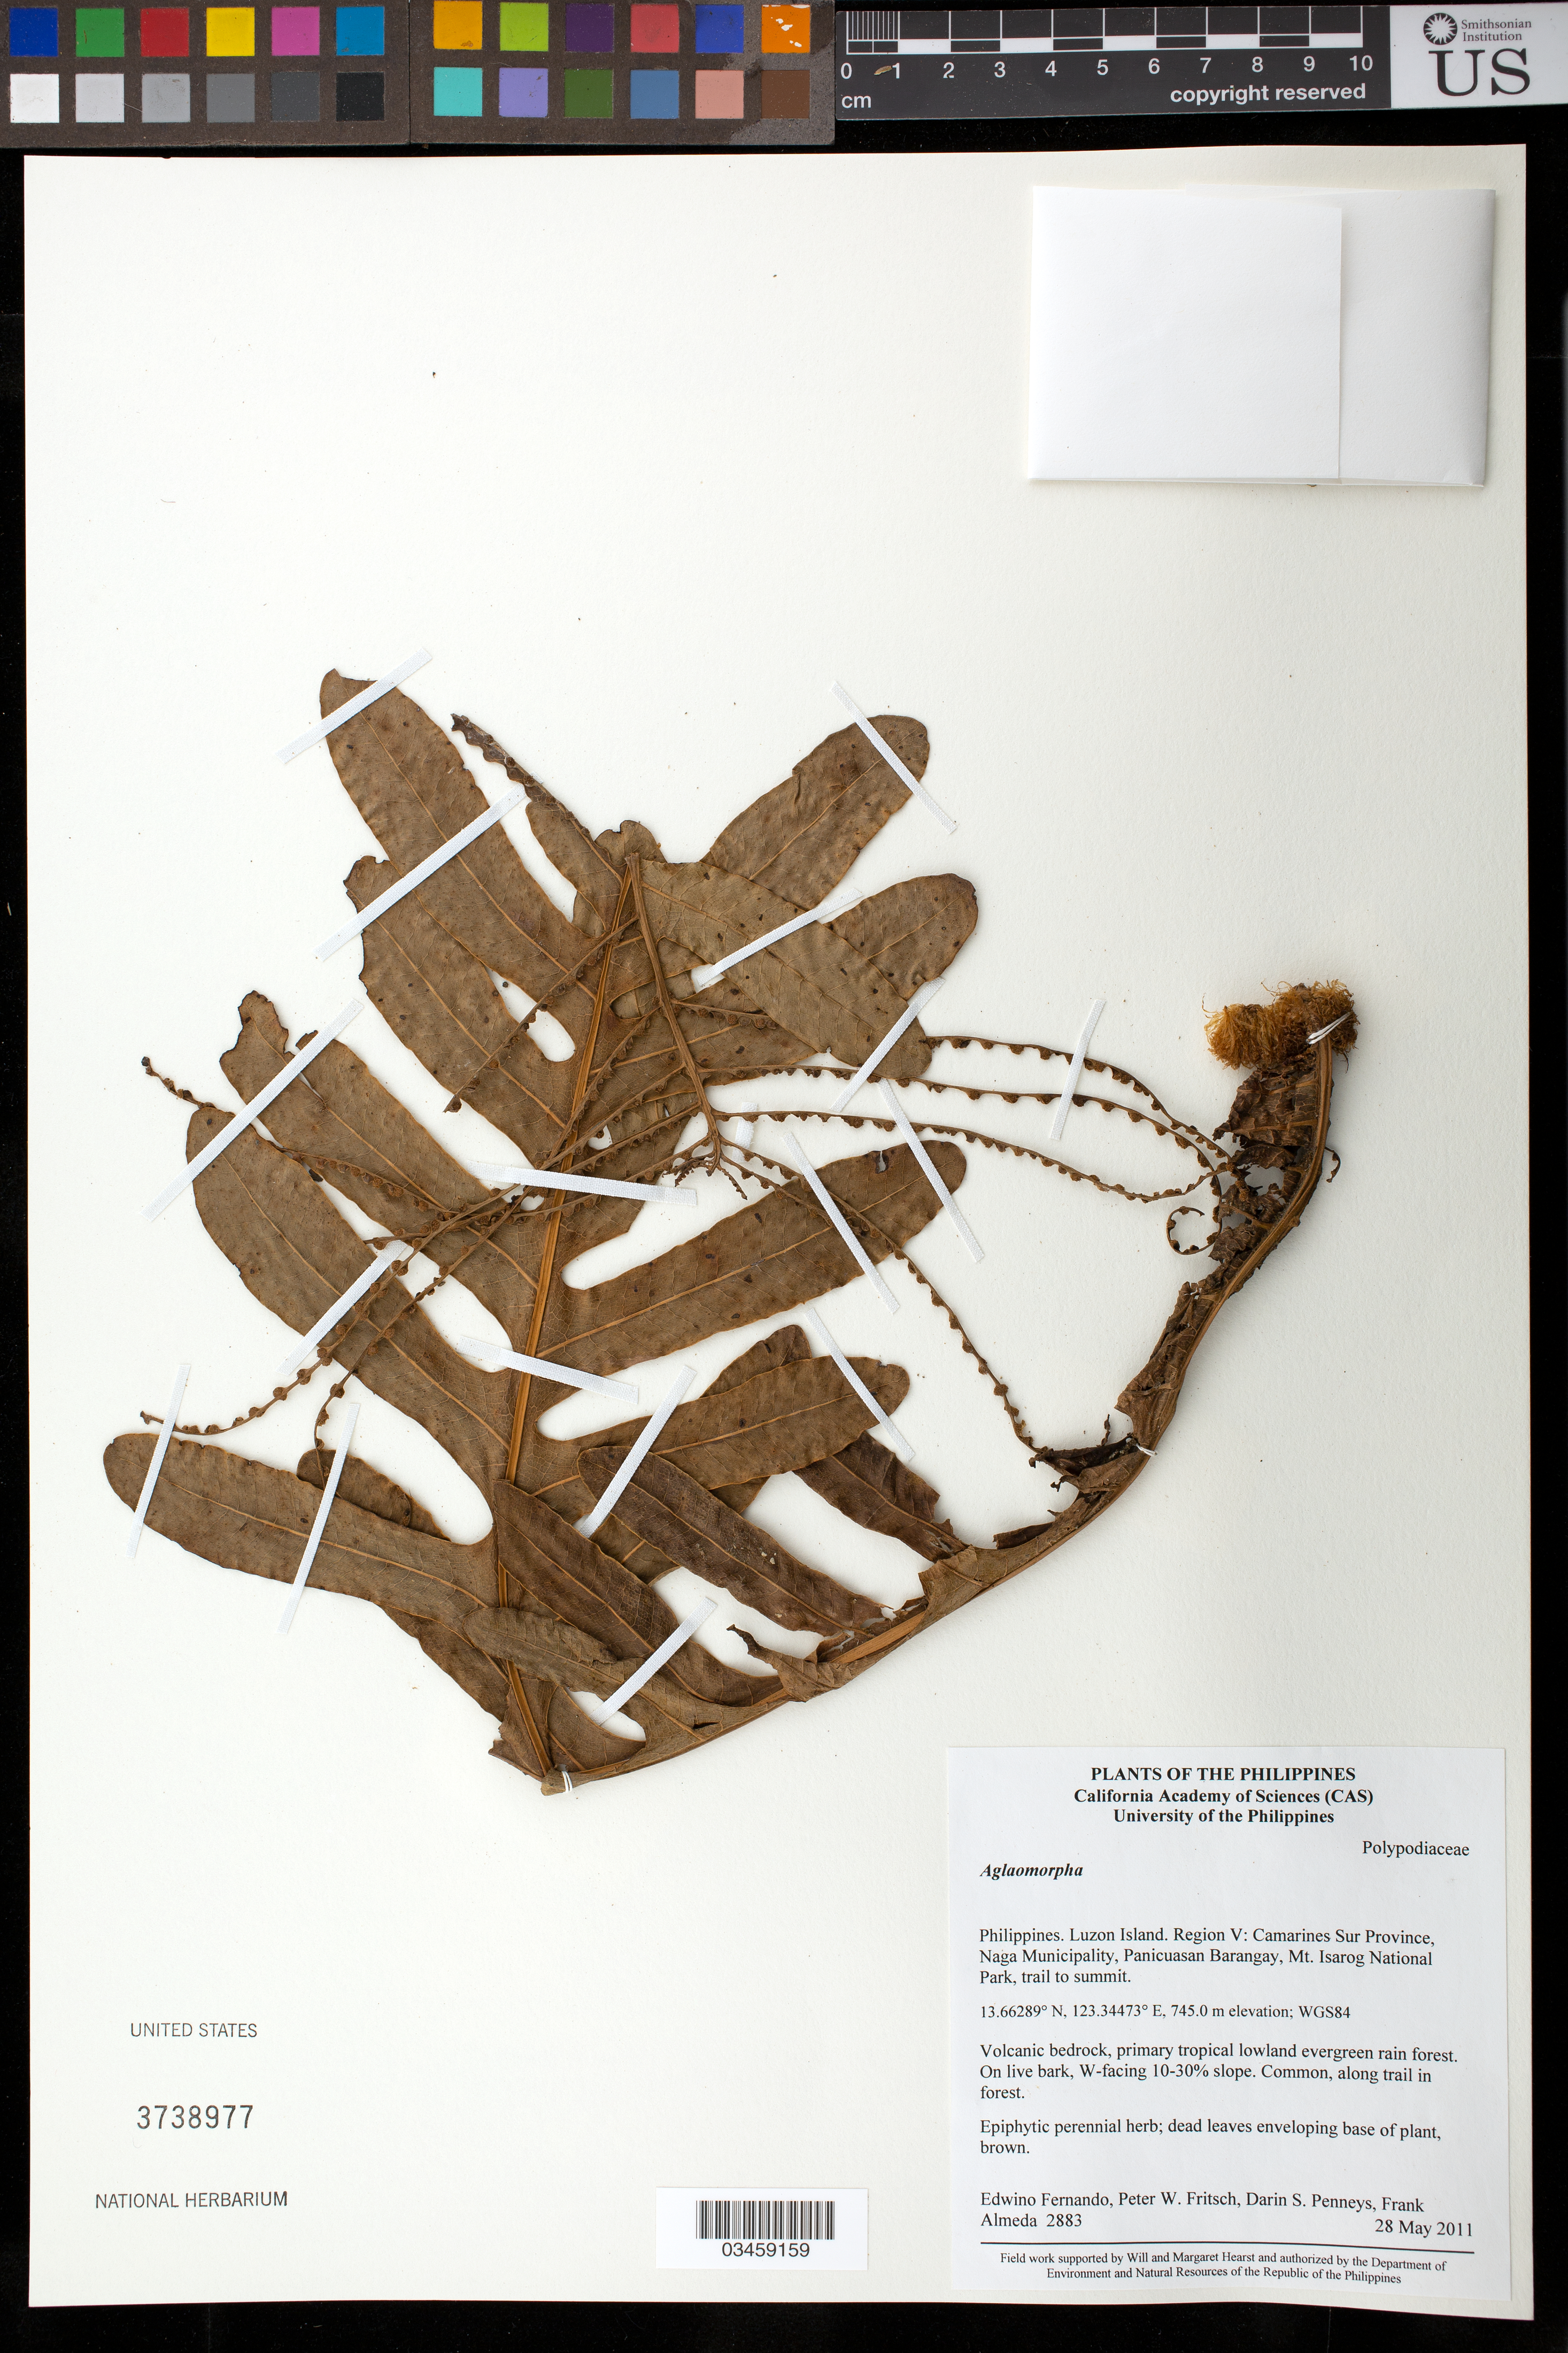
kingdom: Plantae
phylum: Tracheophyta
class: Polypodiopsida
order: Polypodiales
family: Polypodiaceae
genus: Aglaomorpha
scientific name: Aglaomorpha sp.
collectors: E. Fernando, P. W. Fritsch, D. S. Penneys & F. Almeda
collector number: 2883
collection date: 2011-05-28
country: Philippines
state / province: Bicol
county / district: Camarines Sur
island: Luzon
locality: Luzon Island. Naga Municipality, Panicuasan Barangay, Mt. Isarog National Park, trail to summit.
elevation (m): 745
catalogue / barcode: US 3738977